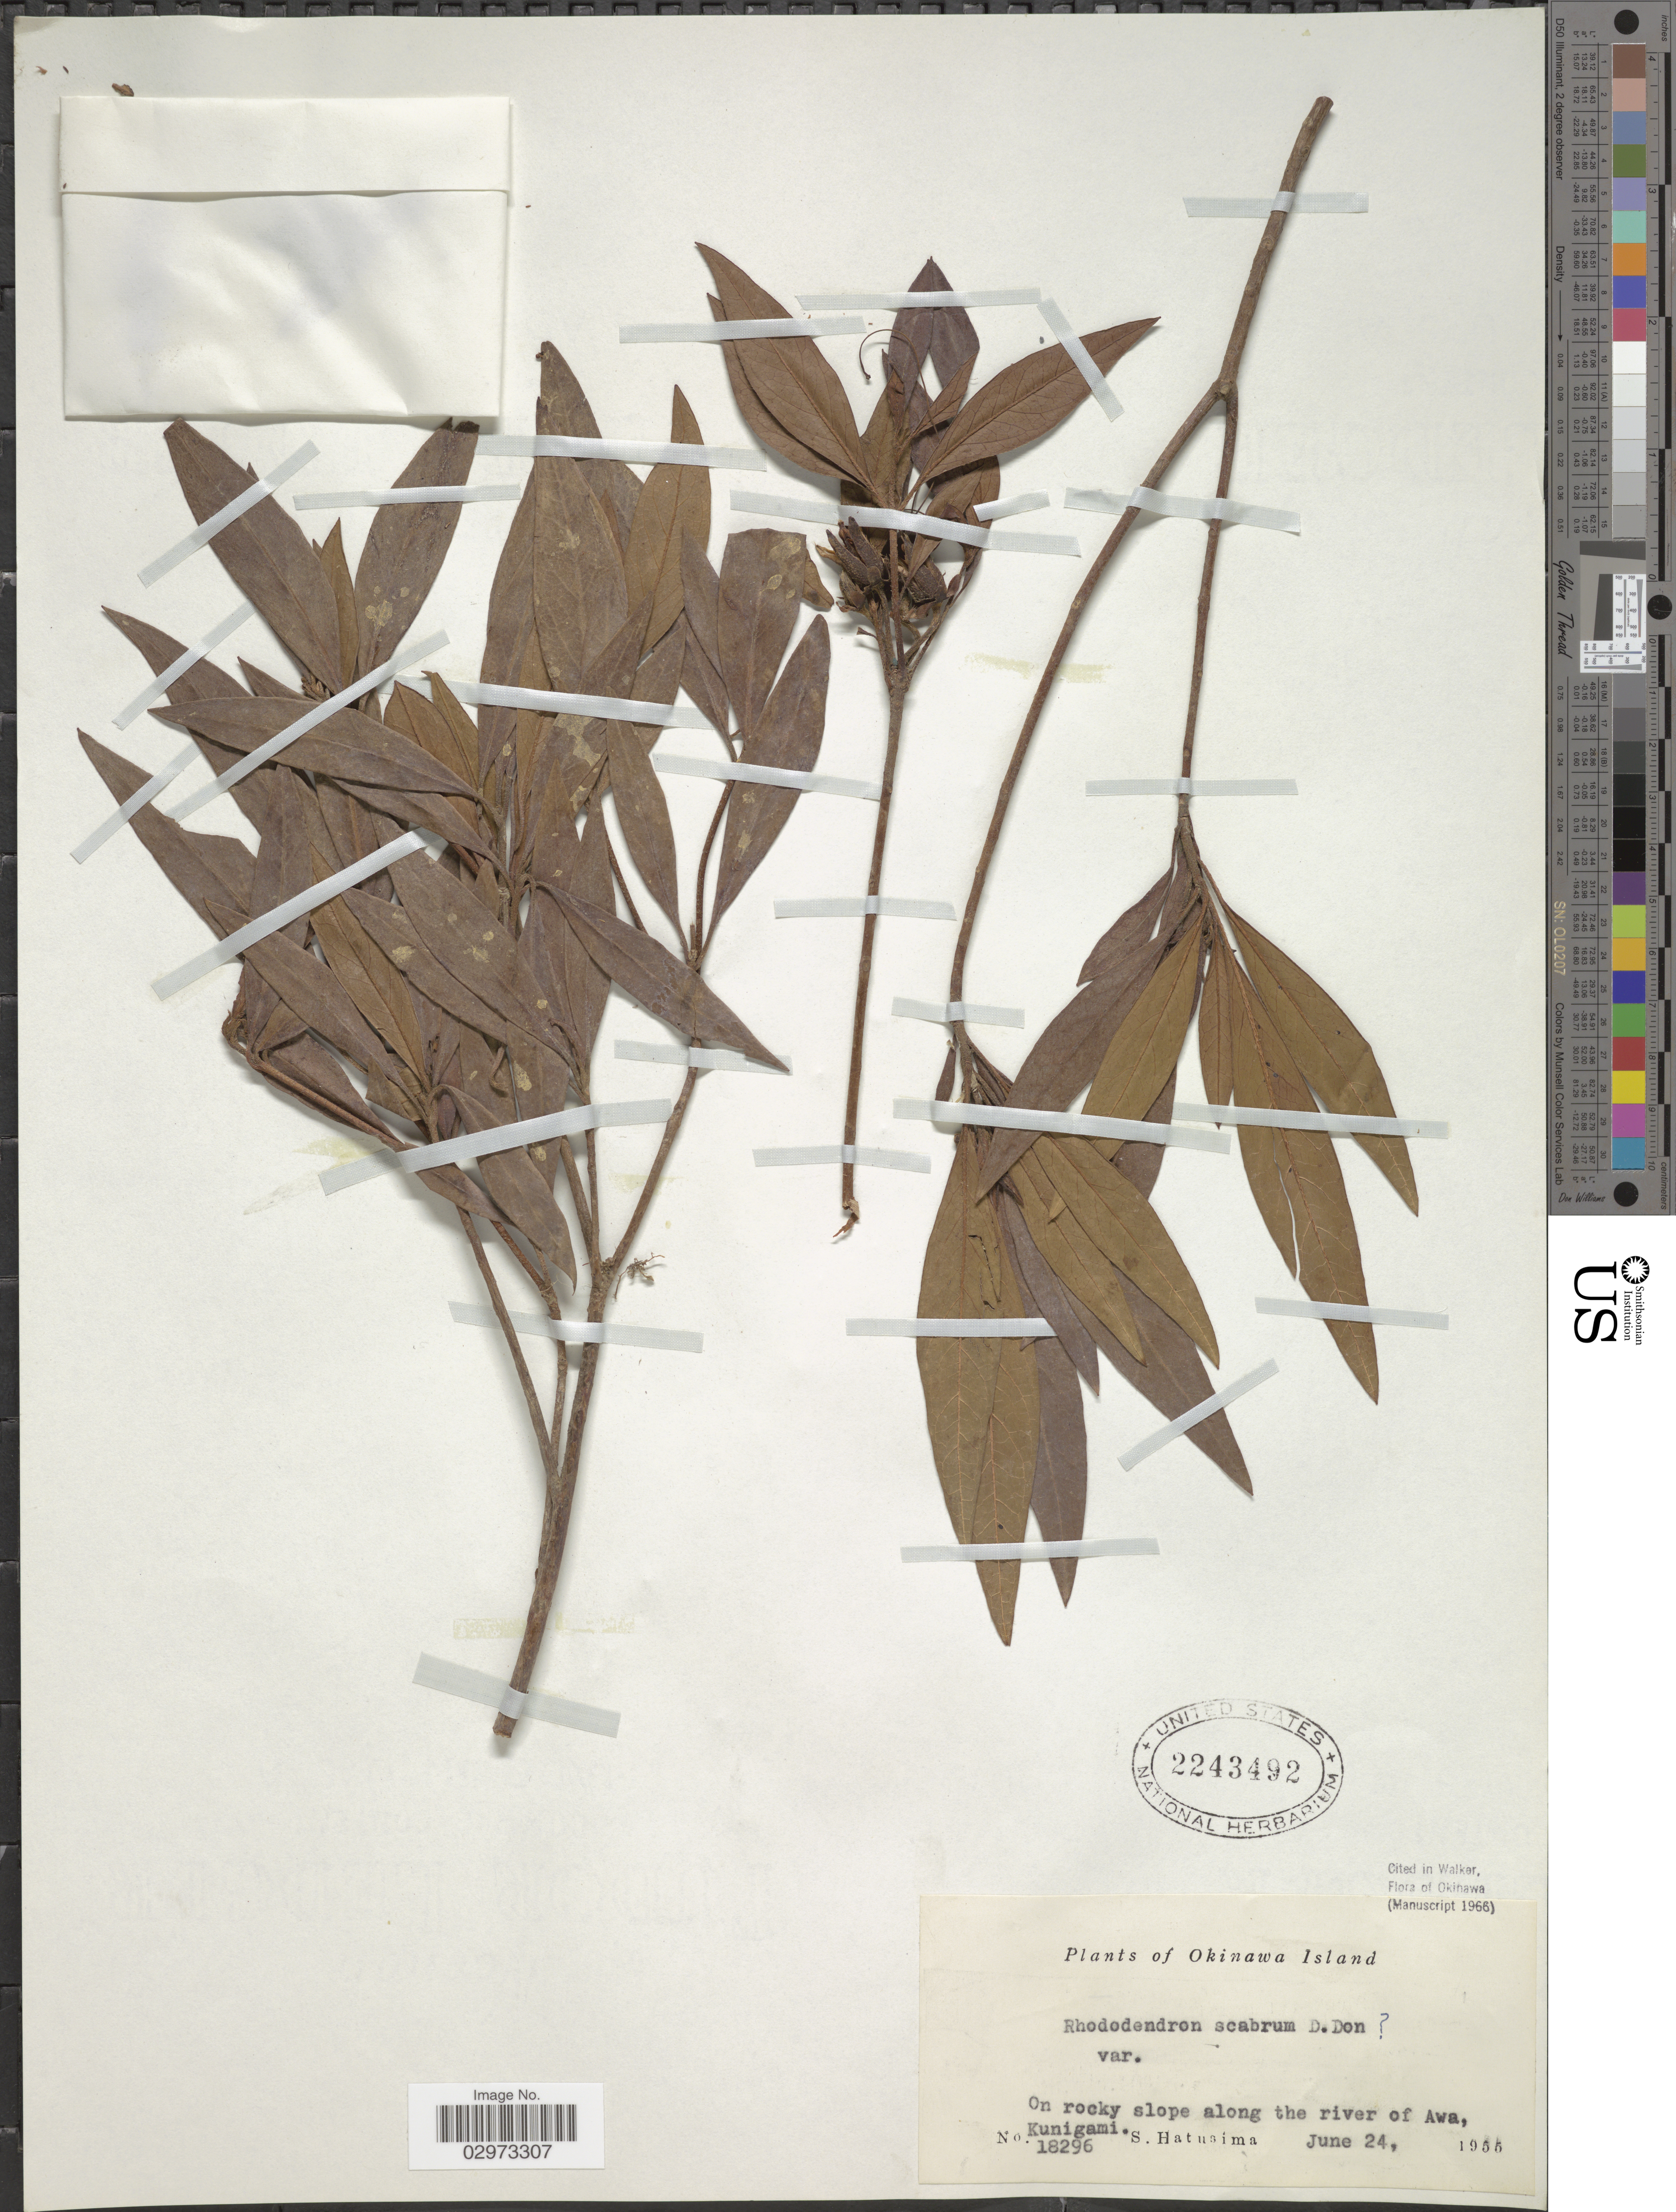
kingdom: Plantae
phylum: Tracheophyta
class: Magnoliopsida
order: Ericales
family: Ericaceae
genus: Rhododendron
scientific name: Rhododendron scabrum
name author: G. Don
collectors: S. Hatusima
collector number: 18296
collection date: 1956-06-24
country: Japan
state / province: Okinawa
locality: Okinawa Island. On rocky slope along the river of Awa, Kunigami.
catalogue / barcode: US 2243492